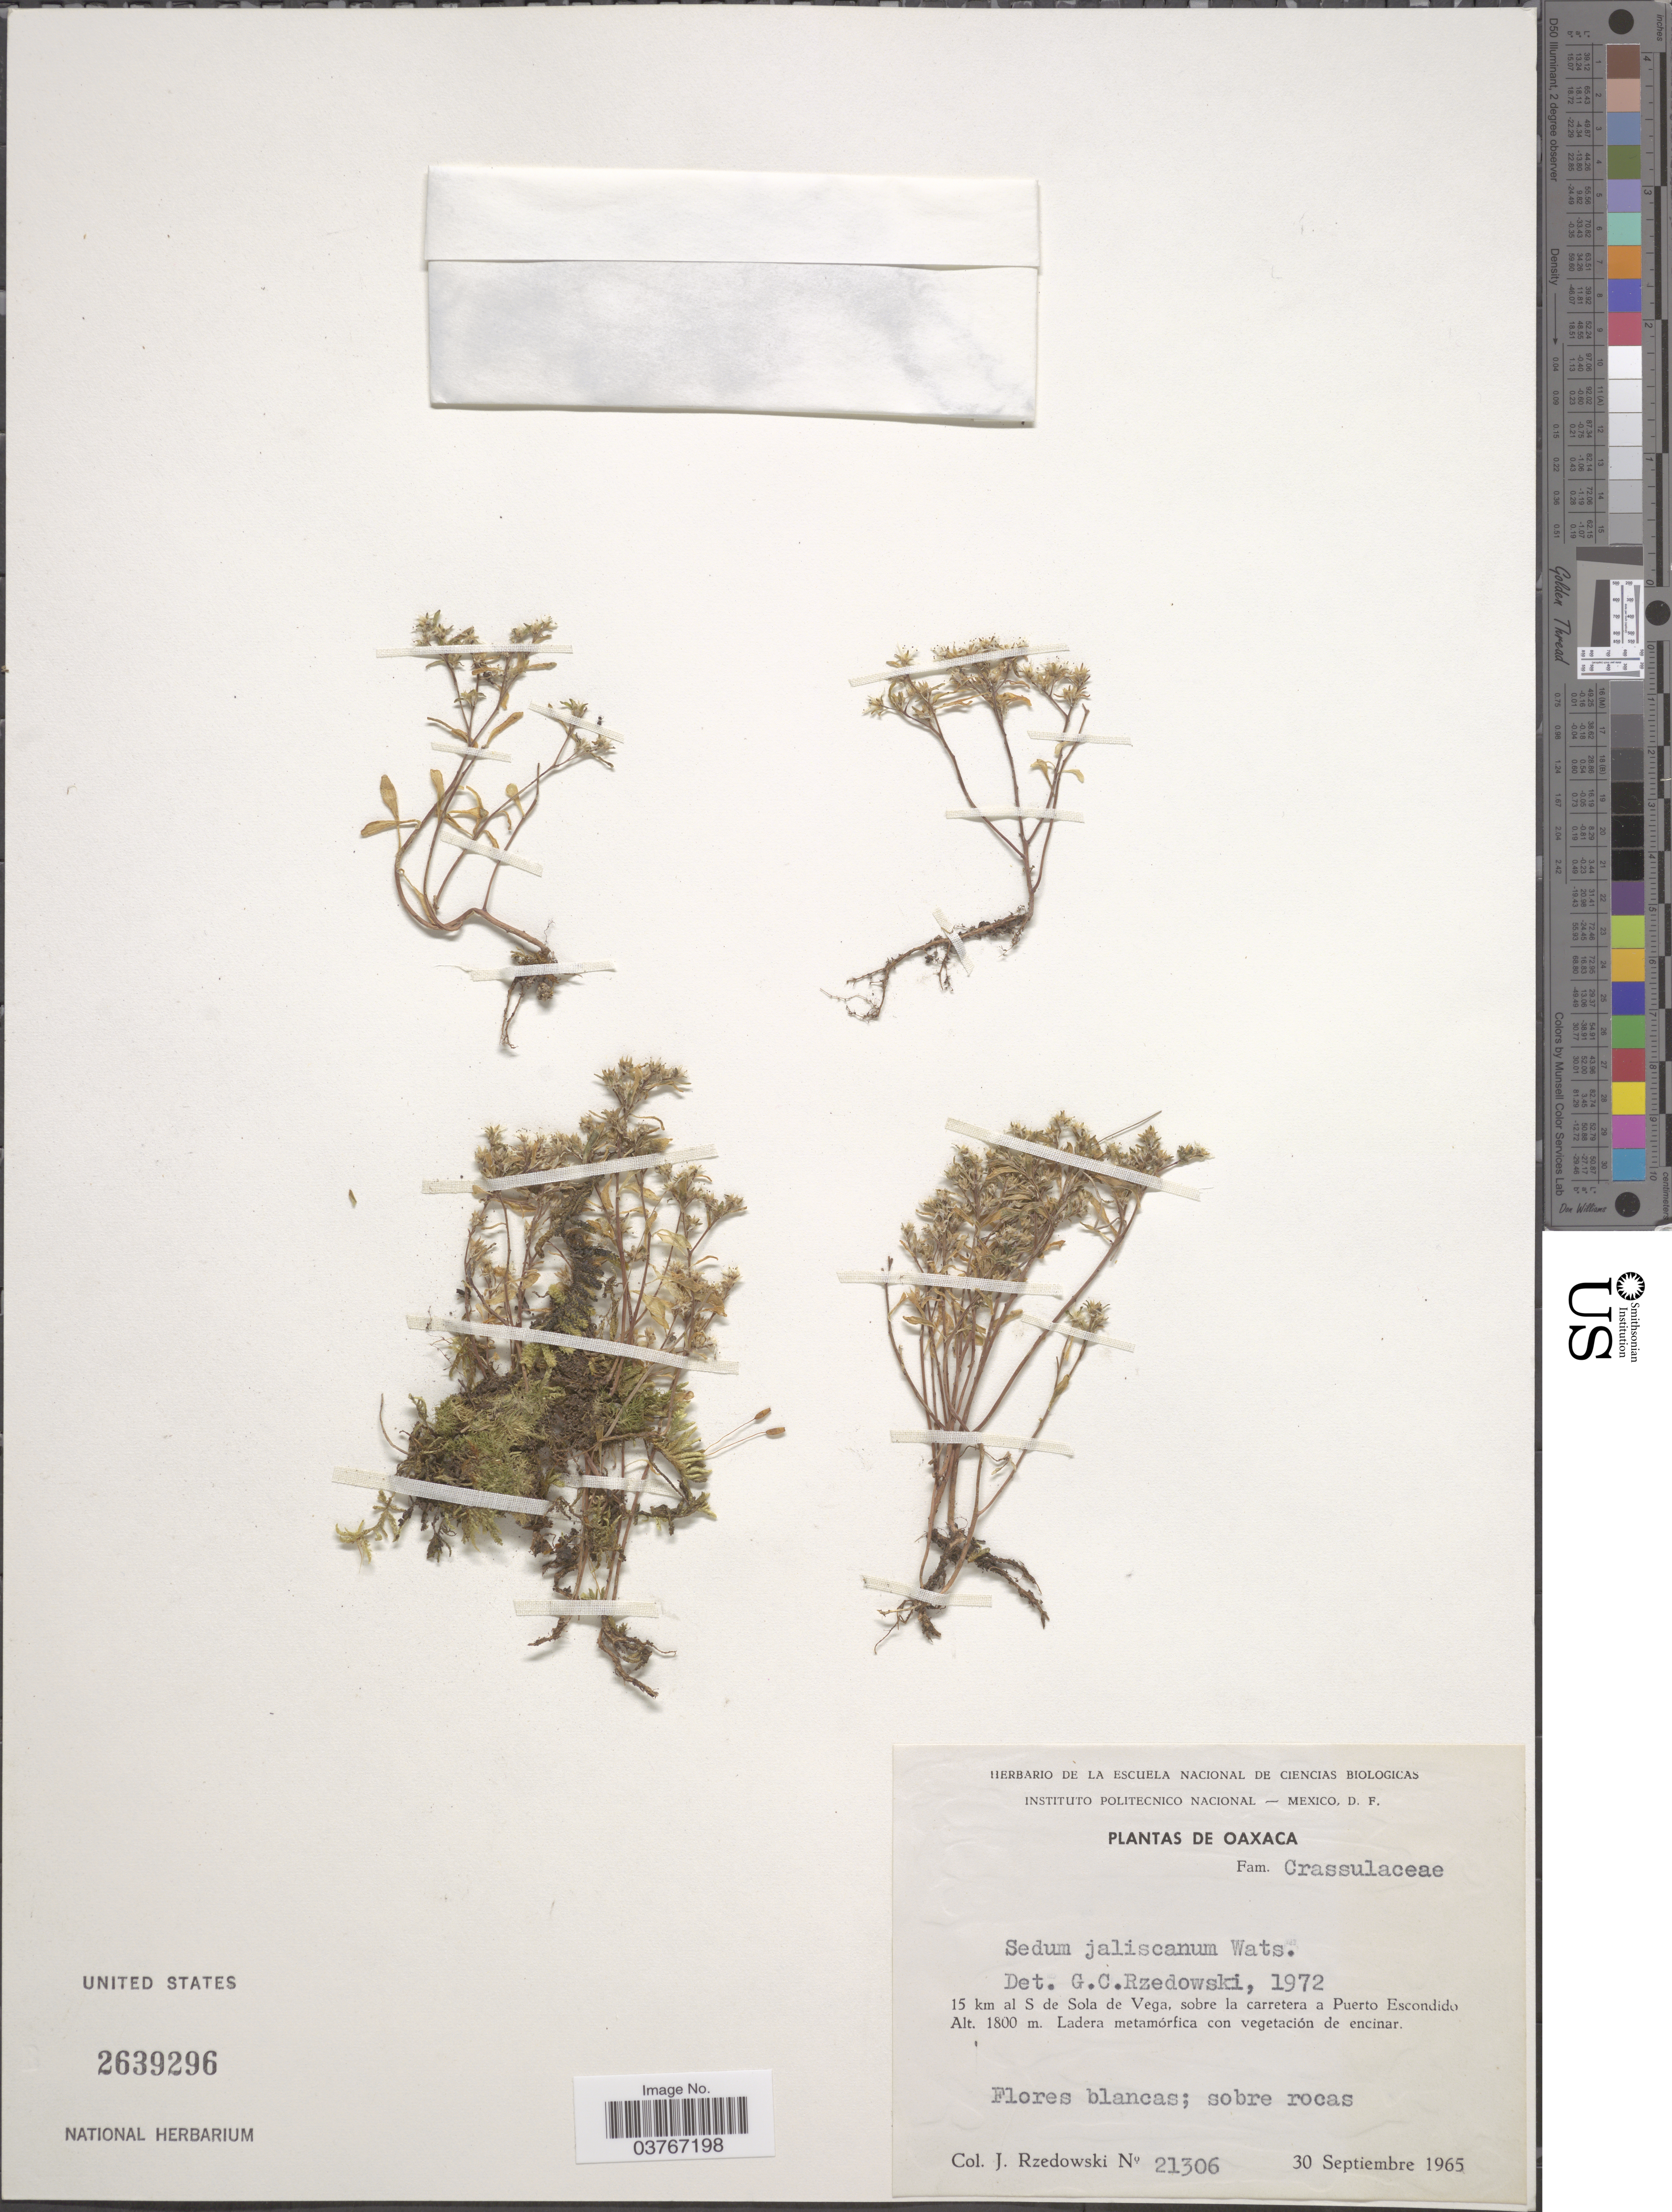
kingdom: Plantae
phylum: Tracheophyta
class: Magnoliopsida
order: Saxifragales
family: Crassulaceae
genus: Sedum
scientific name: Sedum jaliscanum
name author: S. Watson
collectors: J. Rzedowski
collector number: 21306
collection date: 1965-09-30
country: Mexico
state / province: Oaxaca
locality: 15 km al S de Sola de Vega, sobre la carretera a Puerto Escondido.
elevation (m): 1800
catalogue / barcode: US 2639296